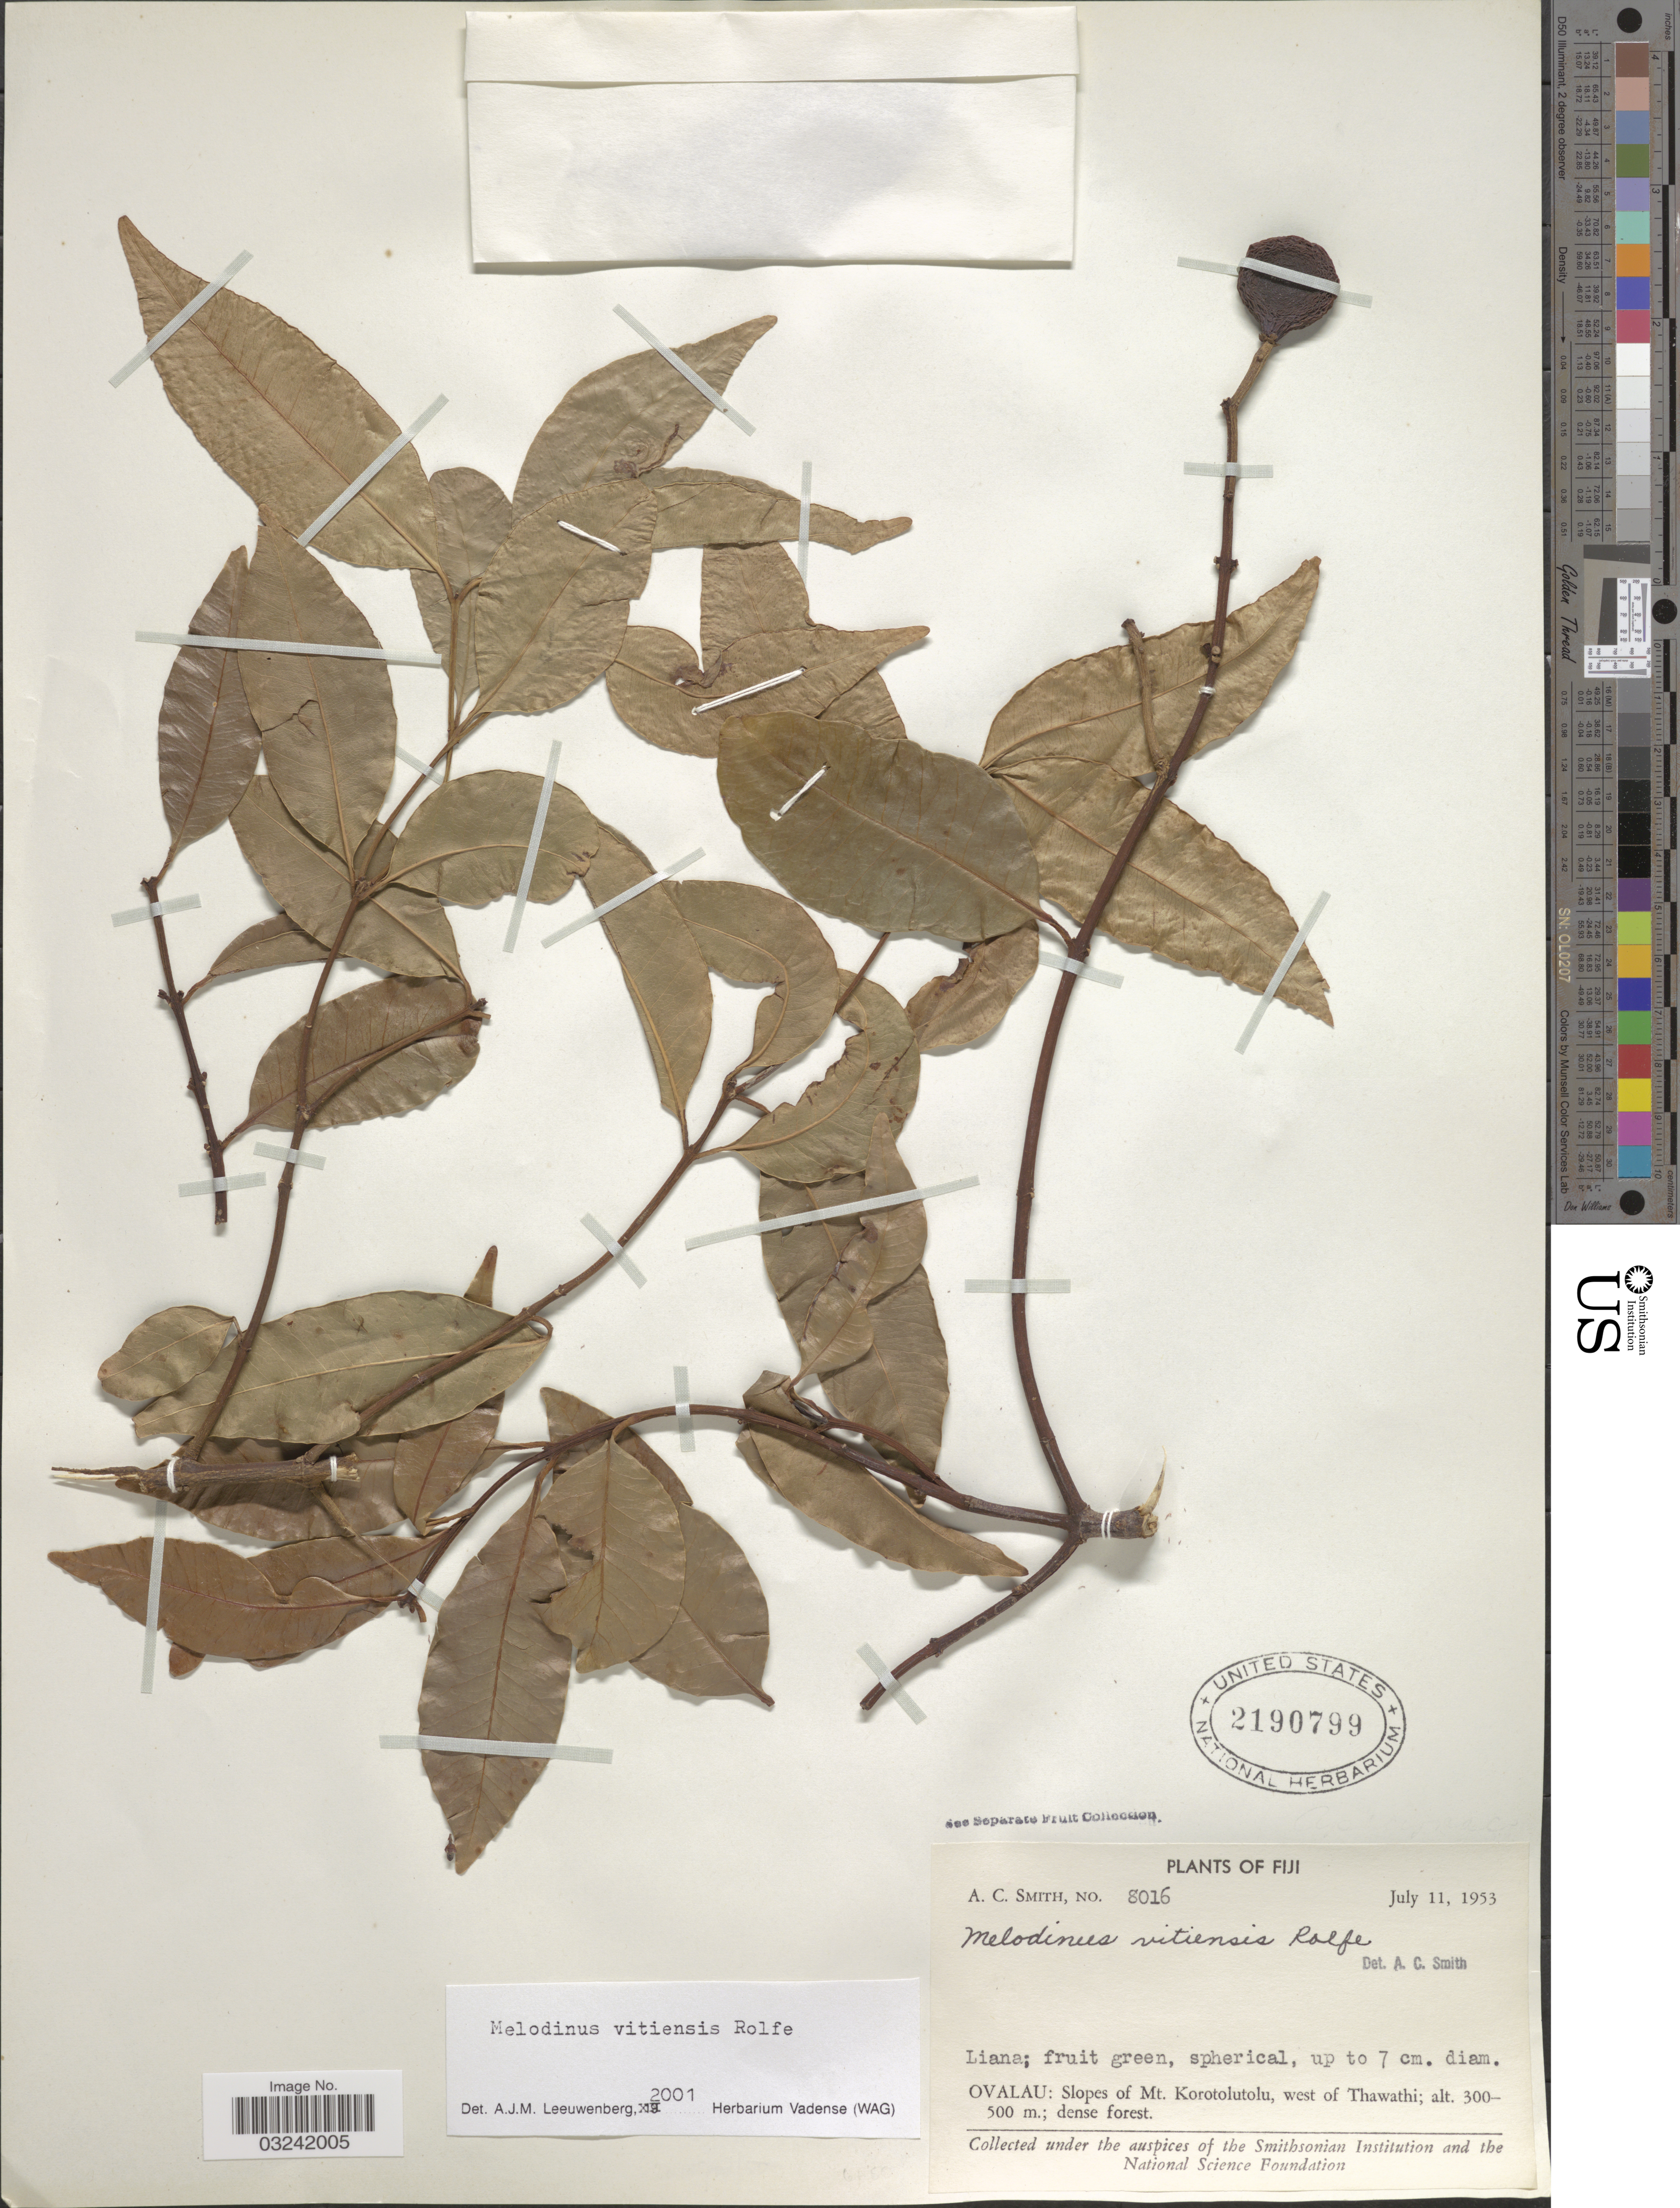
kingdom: Plantae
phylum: Tracheophyta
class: Magnoliopsida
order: Gentianales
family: Apocynaceae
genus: Melodinus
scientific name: Melodinus vitiensis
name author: Rolfe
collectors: A. C. Smith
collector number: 8016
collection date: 1953-07-11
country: Fiji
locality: Ovalau: Slopes of Mt. Korotolutolu, west of Thawathi.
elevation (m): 300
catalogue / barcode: US 2190799